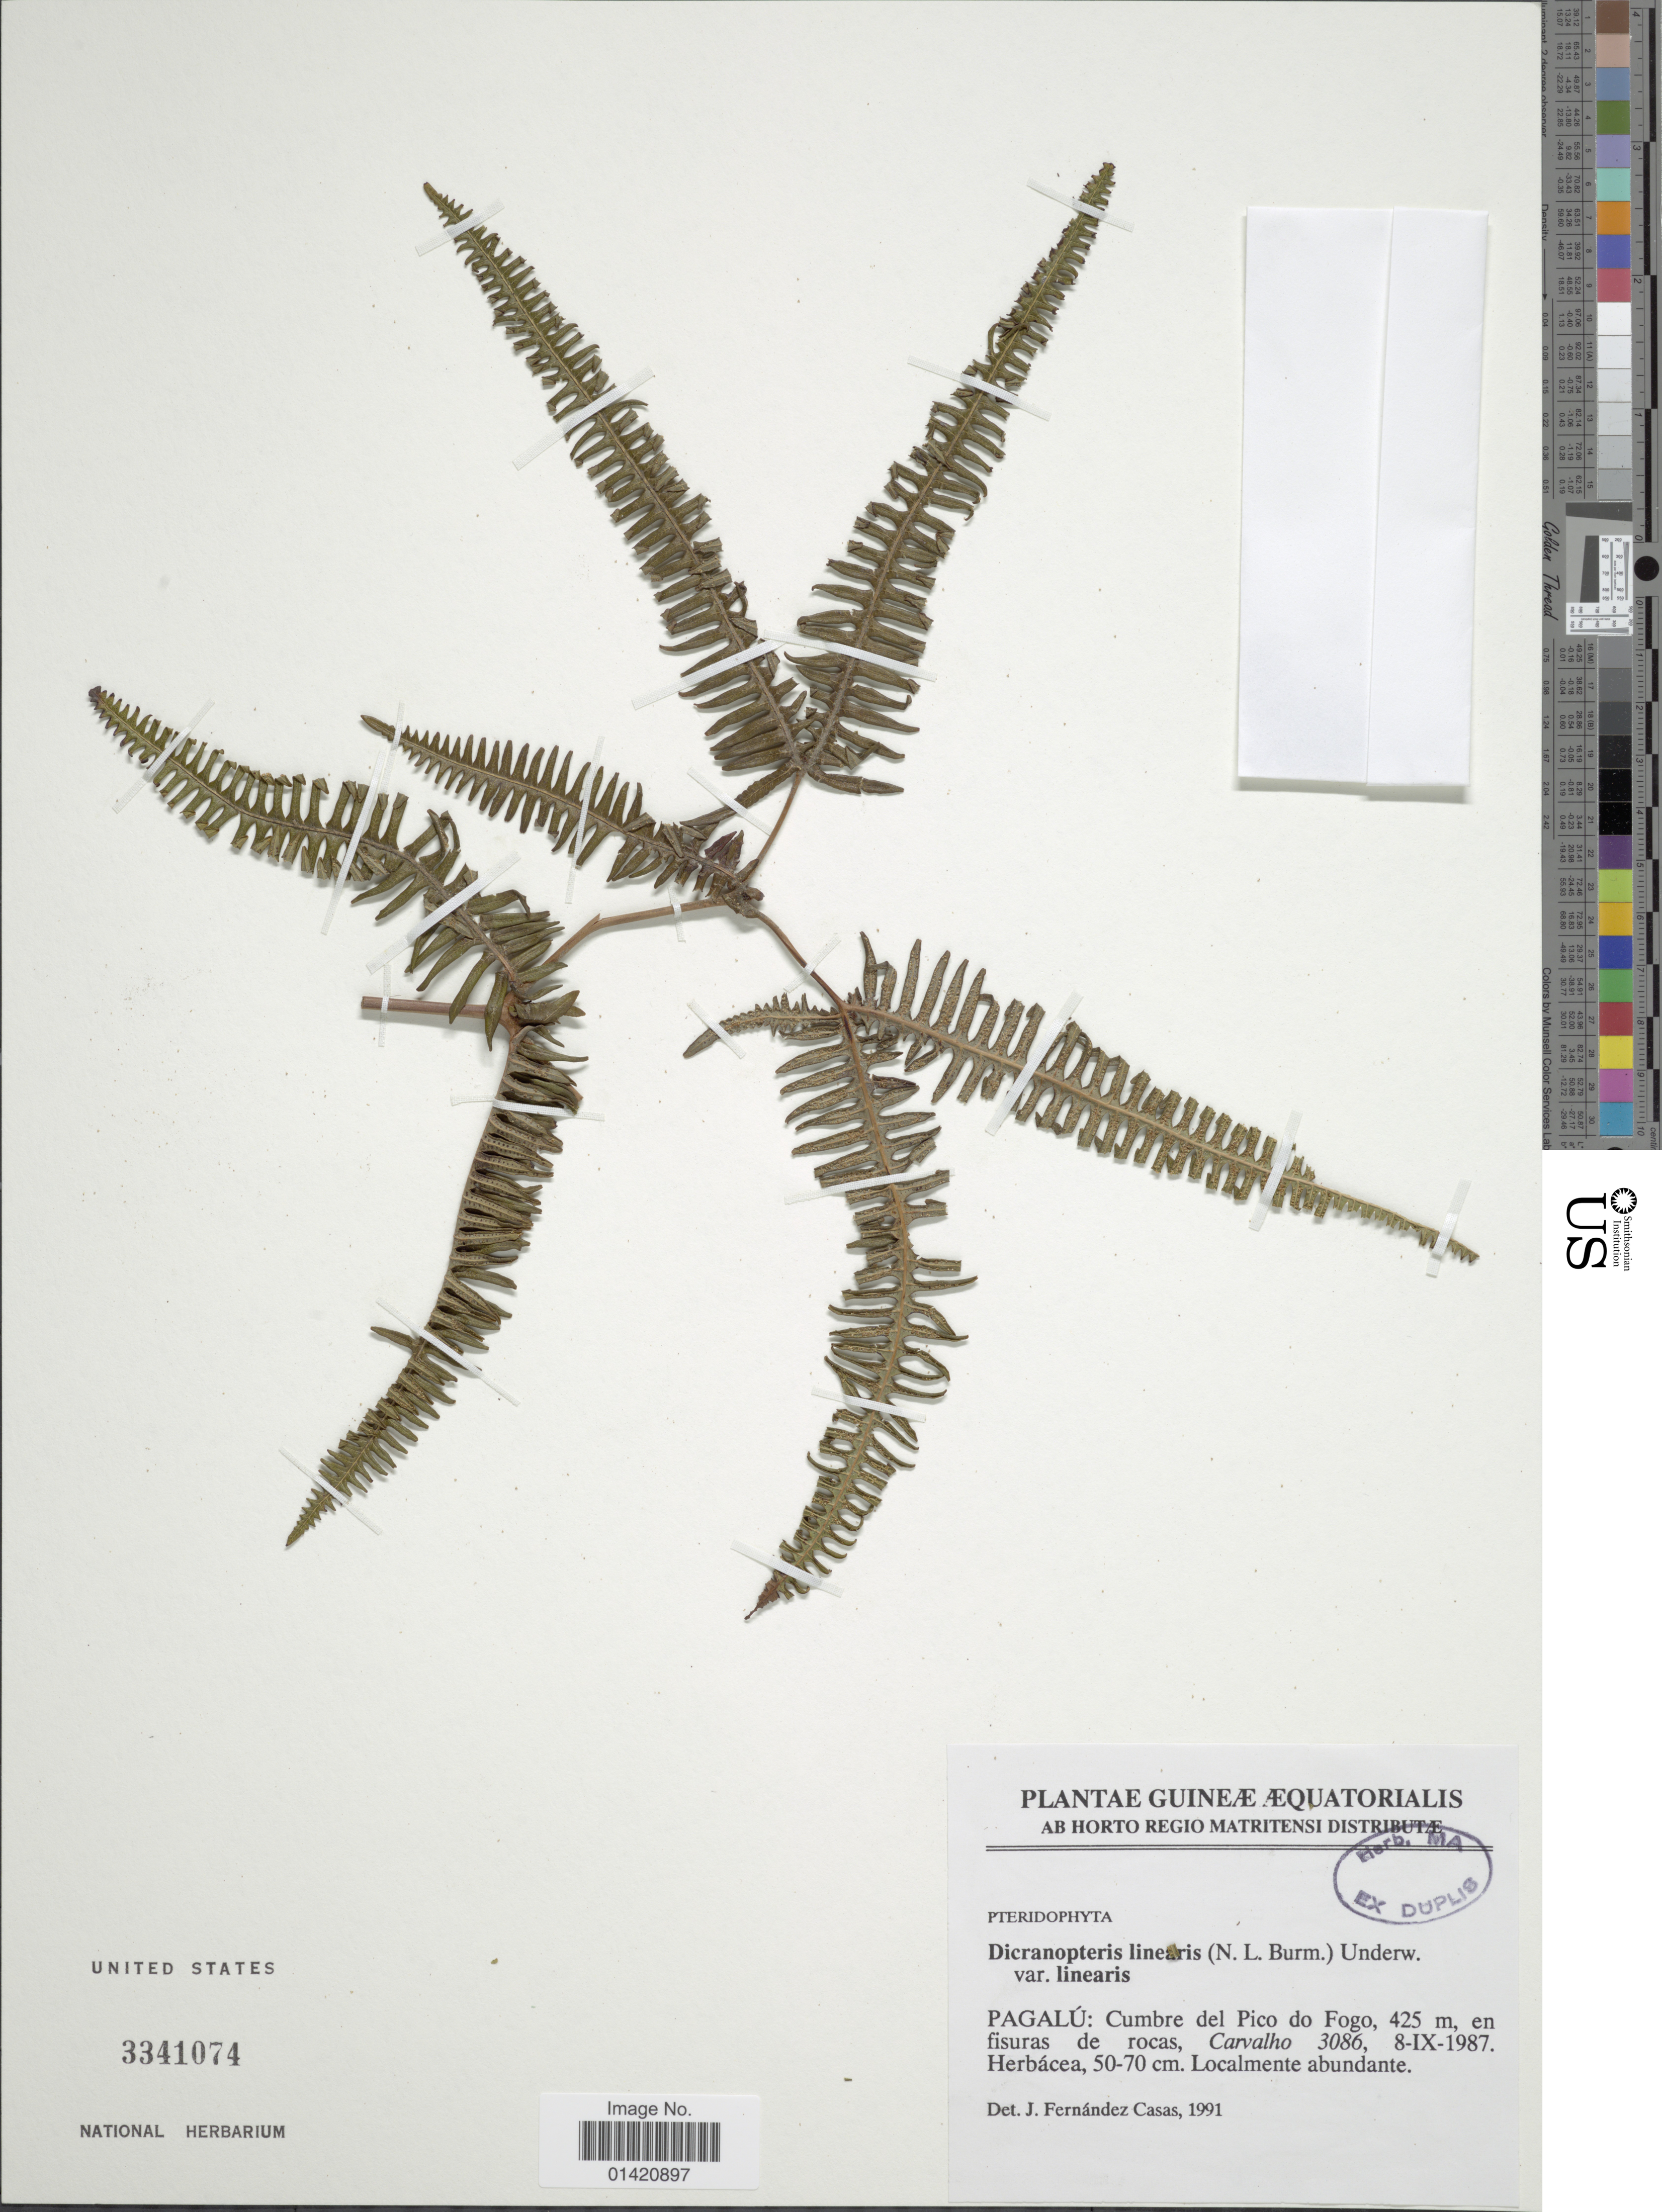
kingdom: Plantae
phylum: Tracheophyta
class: Polypodiopsida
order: Gleicheniales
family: Gleicheniaceae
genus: Dicranopteris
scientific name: Dicranopteris linearis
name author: (Burm. f.) Underw.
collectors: Carvalho, --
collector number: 3086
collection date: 1987-09-08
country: Equatorial Guinea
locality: Pagalú: Cumbre del Pico do Fogo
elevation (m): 425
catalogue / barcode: US 3341074